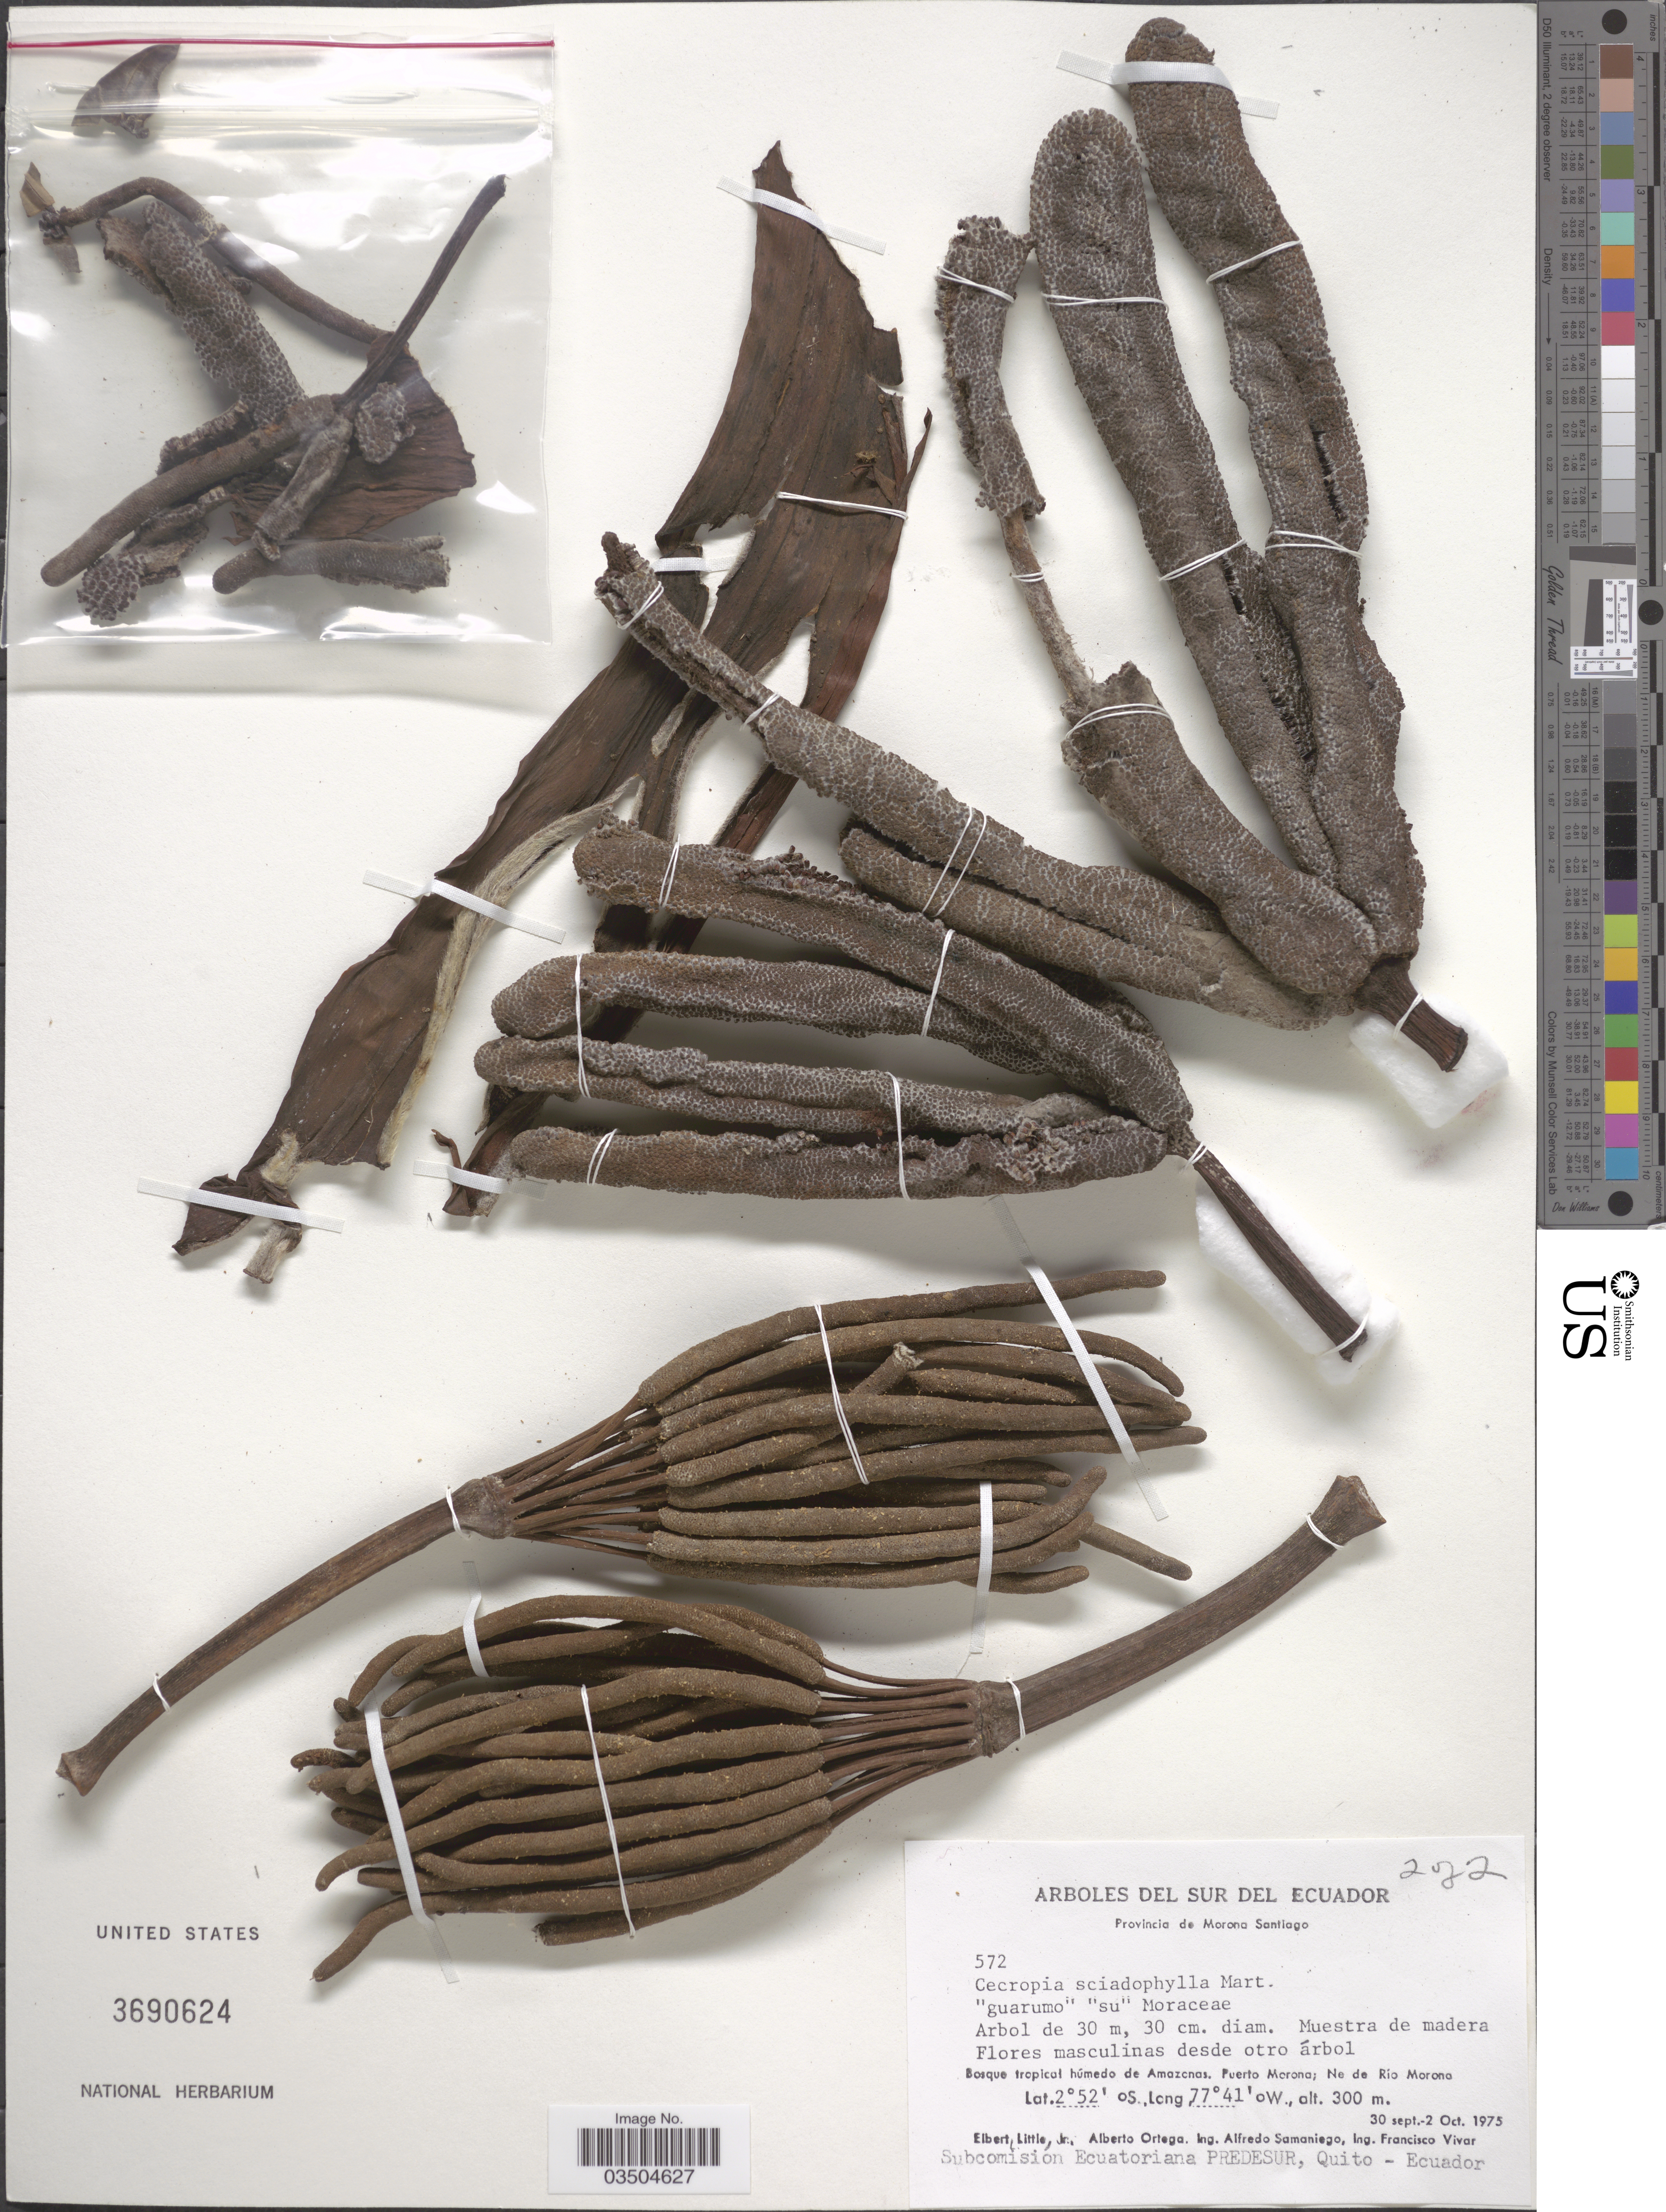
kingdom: Plantae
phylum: Tracheophyta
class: Magnoliopsida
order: Rosales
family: Urticaceae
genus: Cecropia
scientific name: Cecropia sciadophylla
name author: Mart.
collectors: E. L. Little, A. Ortega, A. V. Samaniego & I. Vivar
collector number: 572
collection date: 1975-09-30/1975-10-02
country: Ecuador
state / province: Morona-Santiago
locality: Del Sur Del Ecuador. Bosque tropical húmedo de Amazonas. Puerto Morona. Ne de Río Morona.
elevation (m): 300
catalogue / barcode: US 3690624